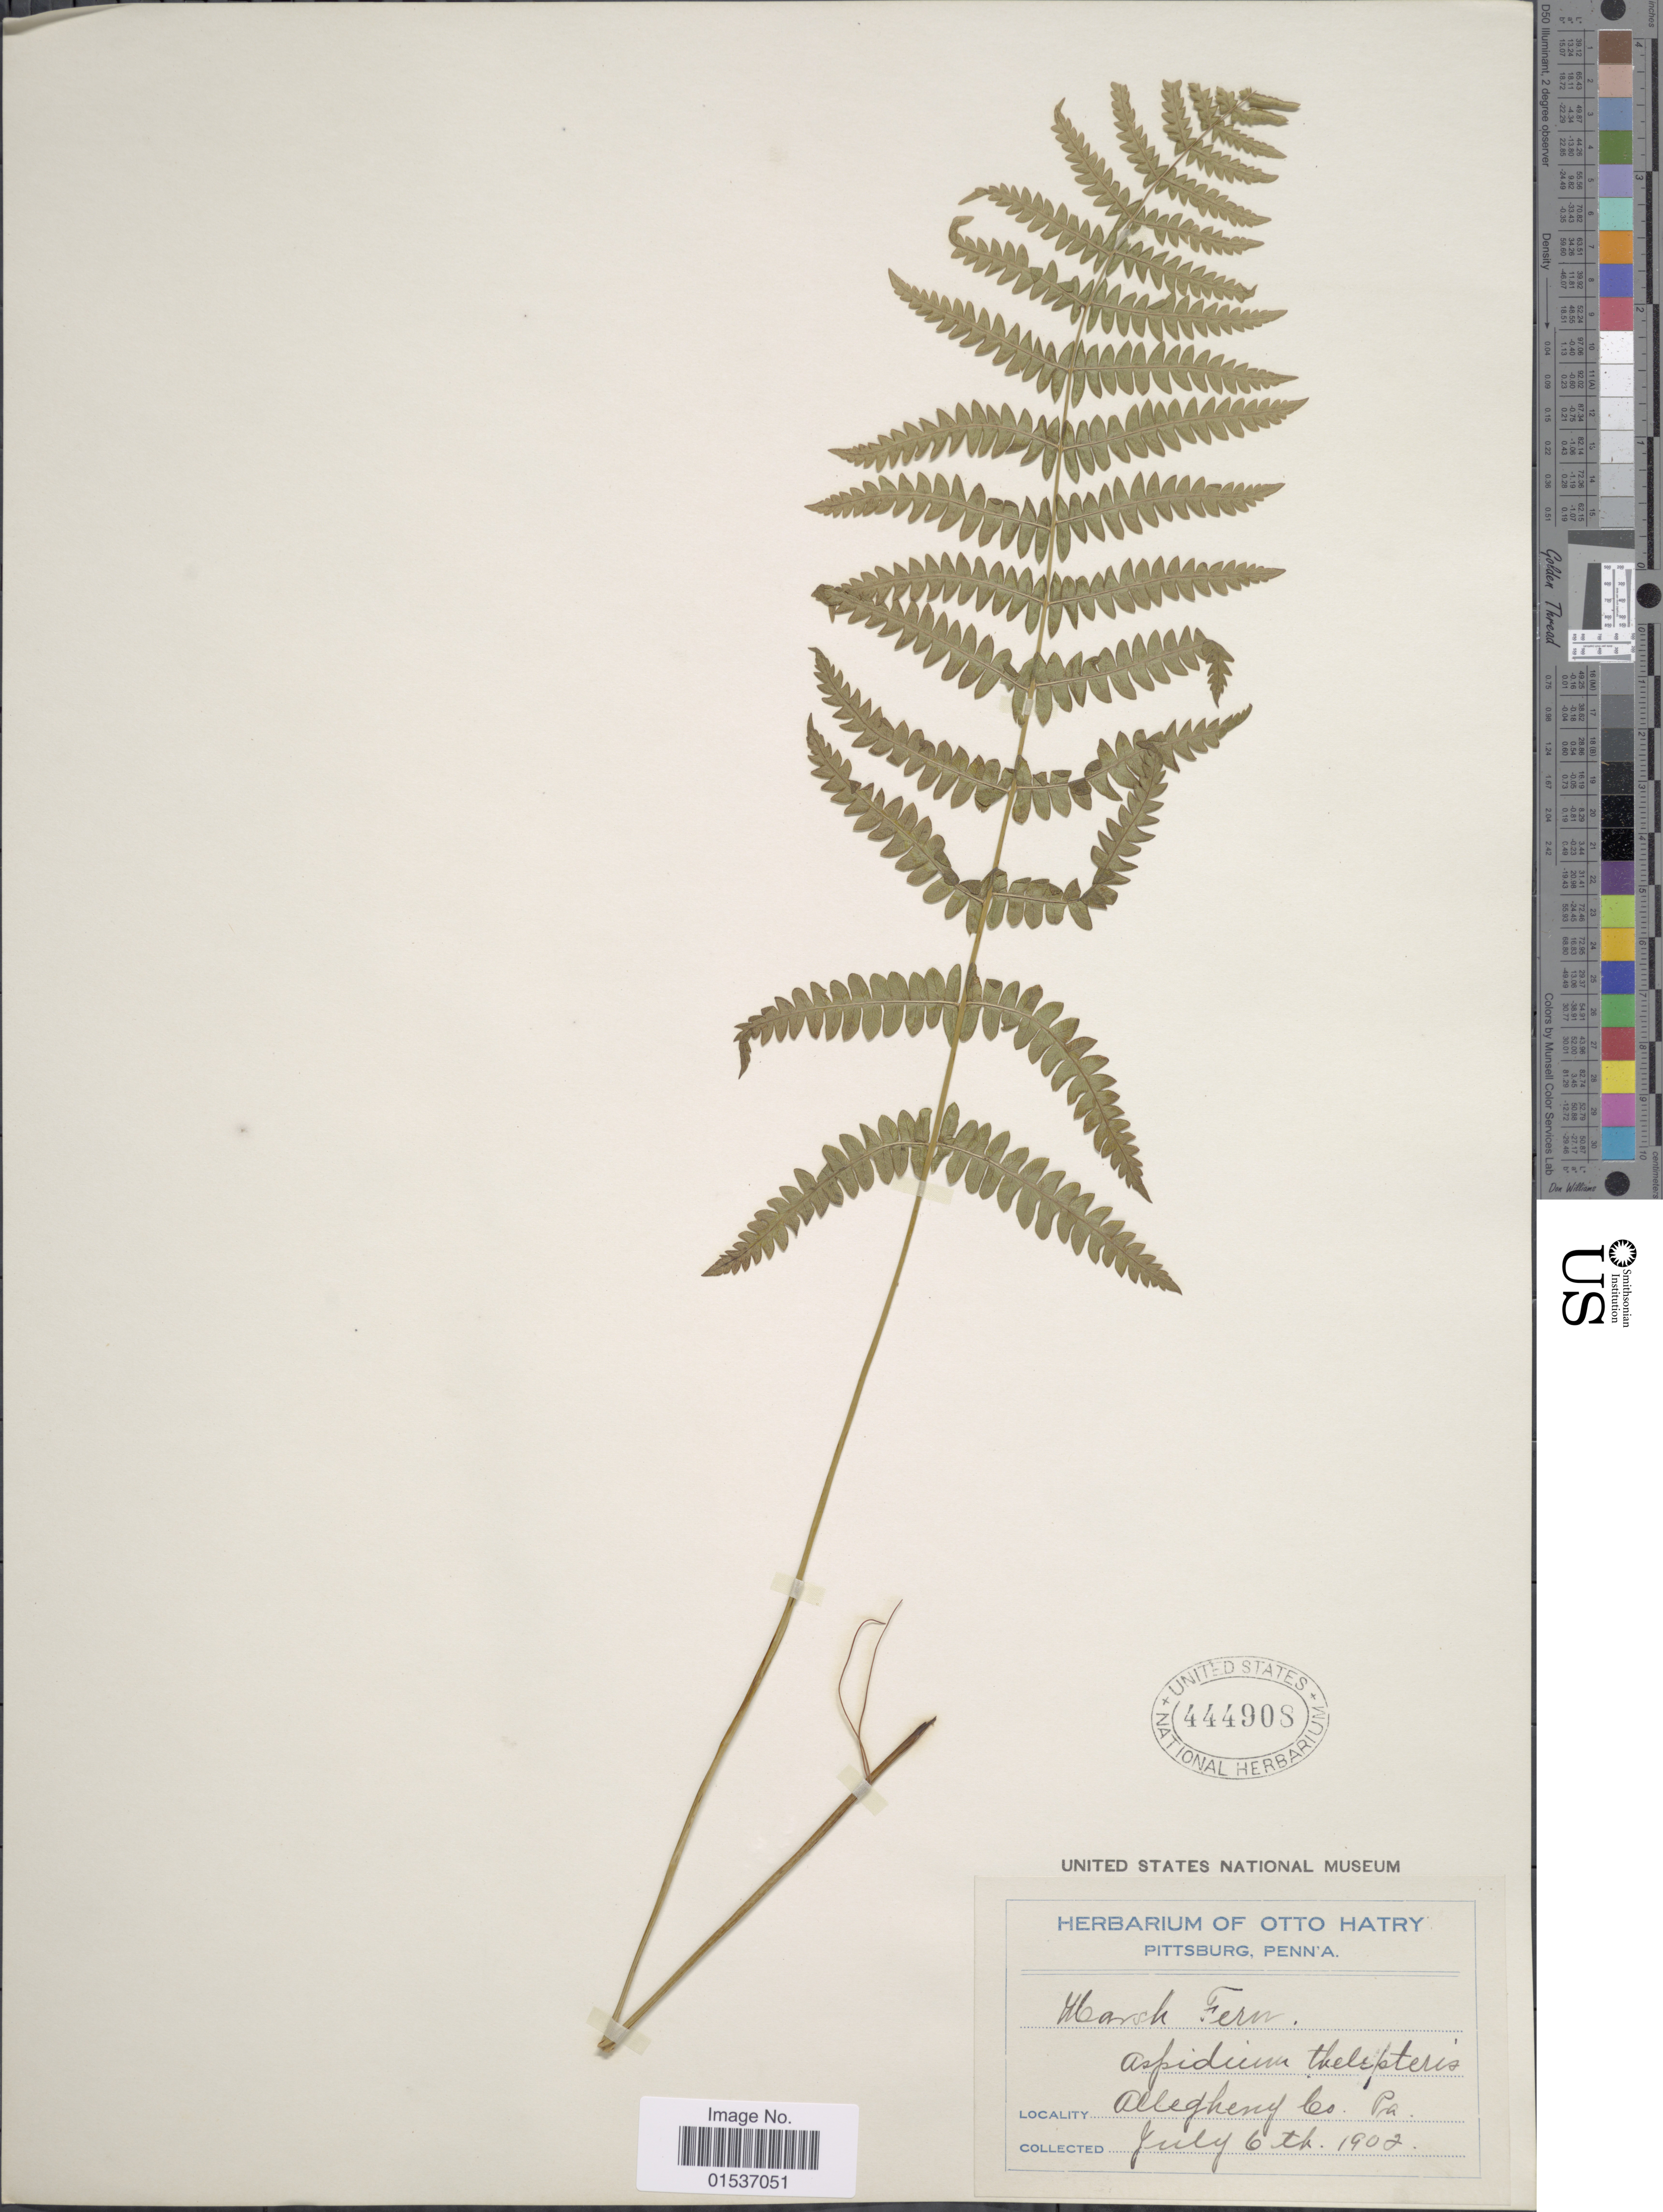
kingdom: Plantae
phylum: Tracheophyta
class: Polypodiopsida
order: Polypodiales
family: Thelypteridaceae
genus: Thelypteris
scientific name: Thelypteris palustris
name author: (Salisb.) Schott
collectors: ex herb. Otto Hatry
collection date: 1902-07-06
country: United States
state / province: Pennsylvania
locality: Allegheny Co.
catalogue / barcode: US 444908